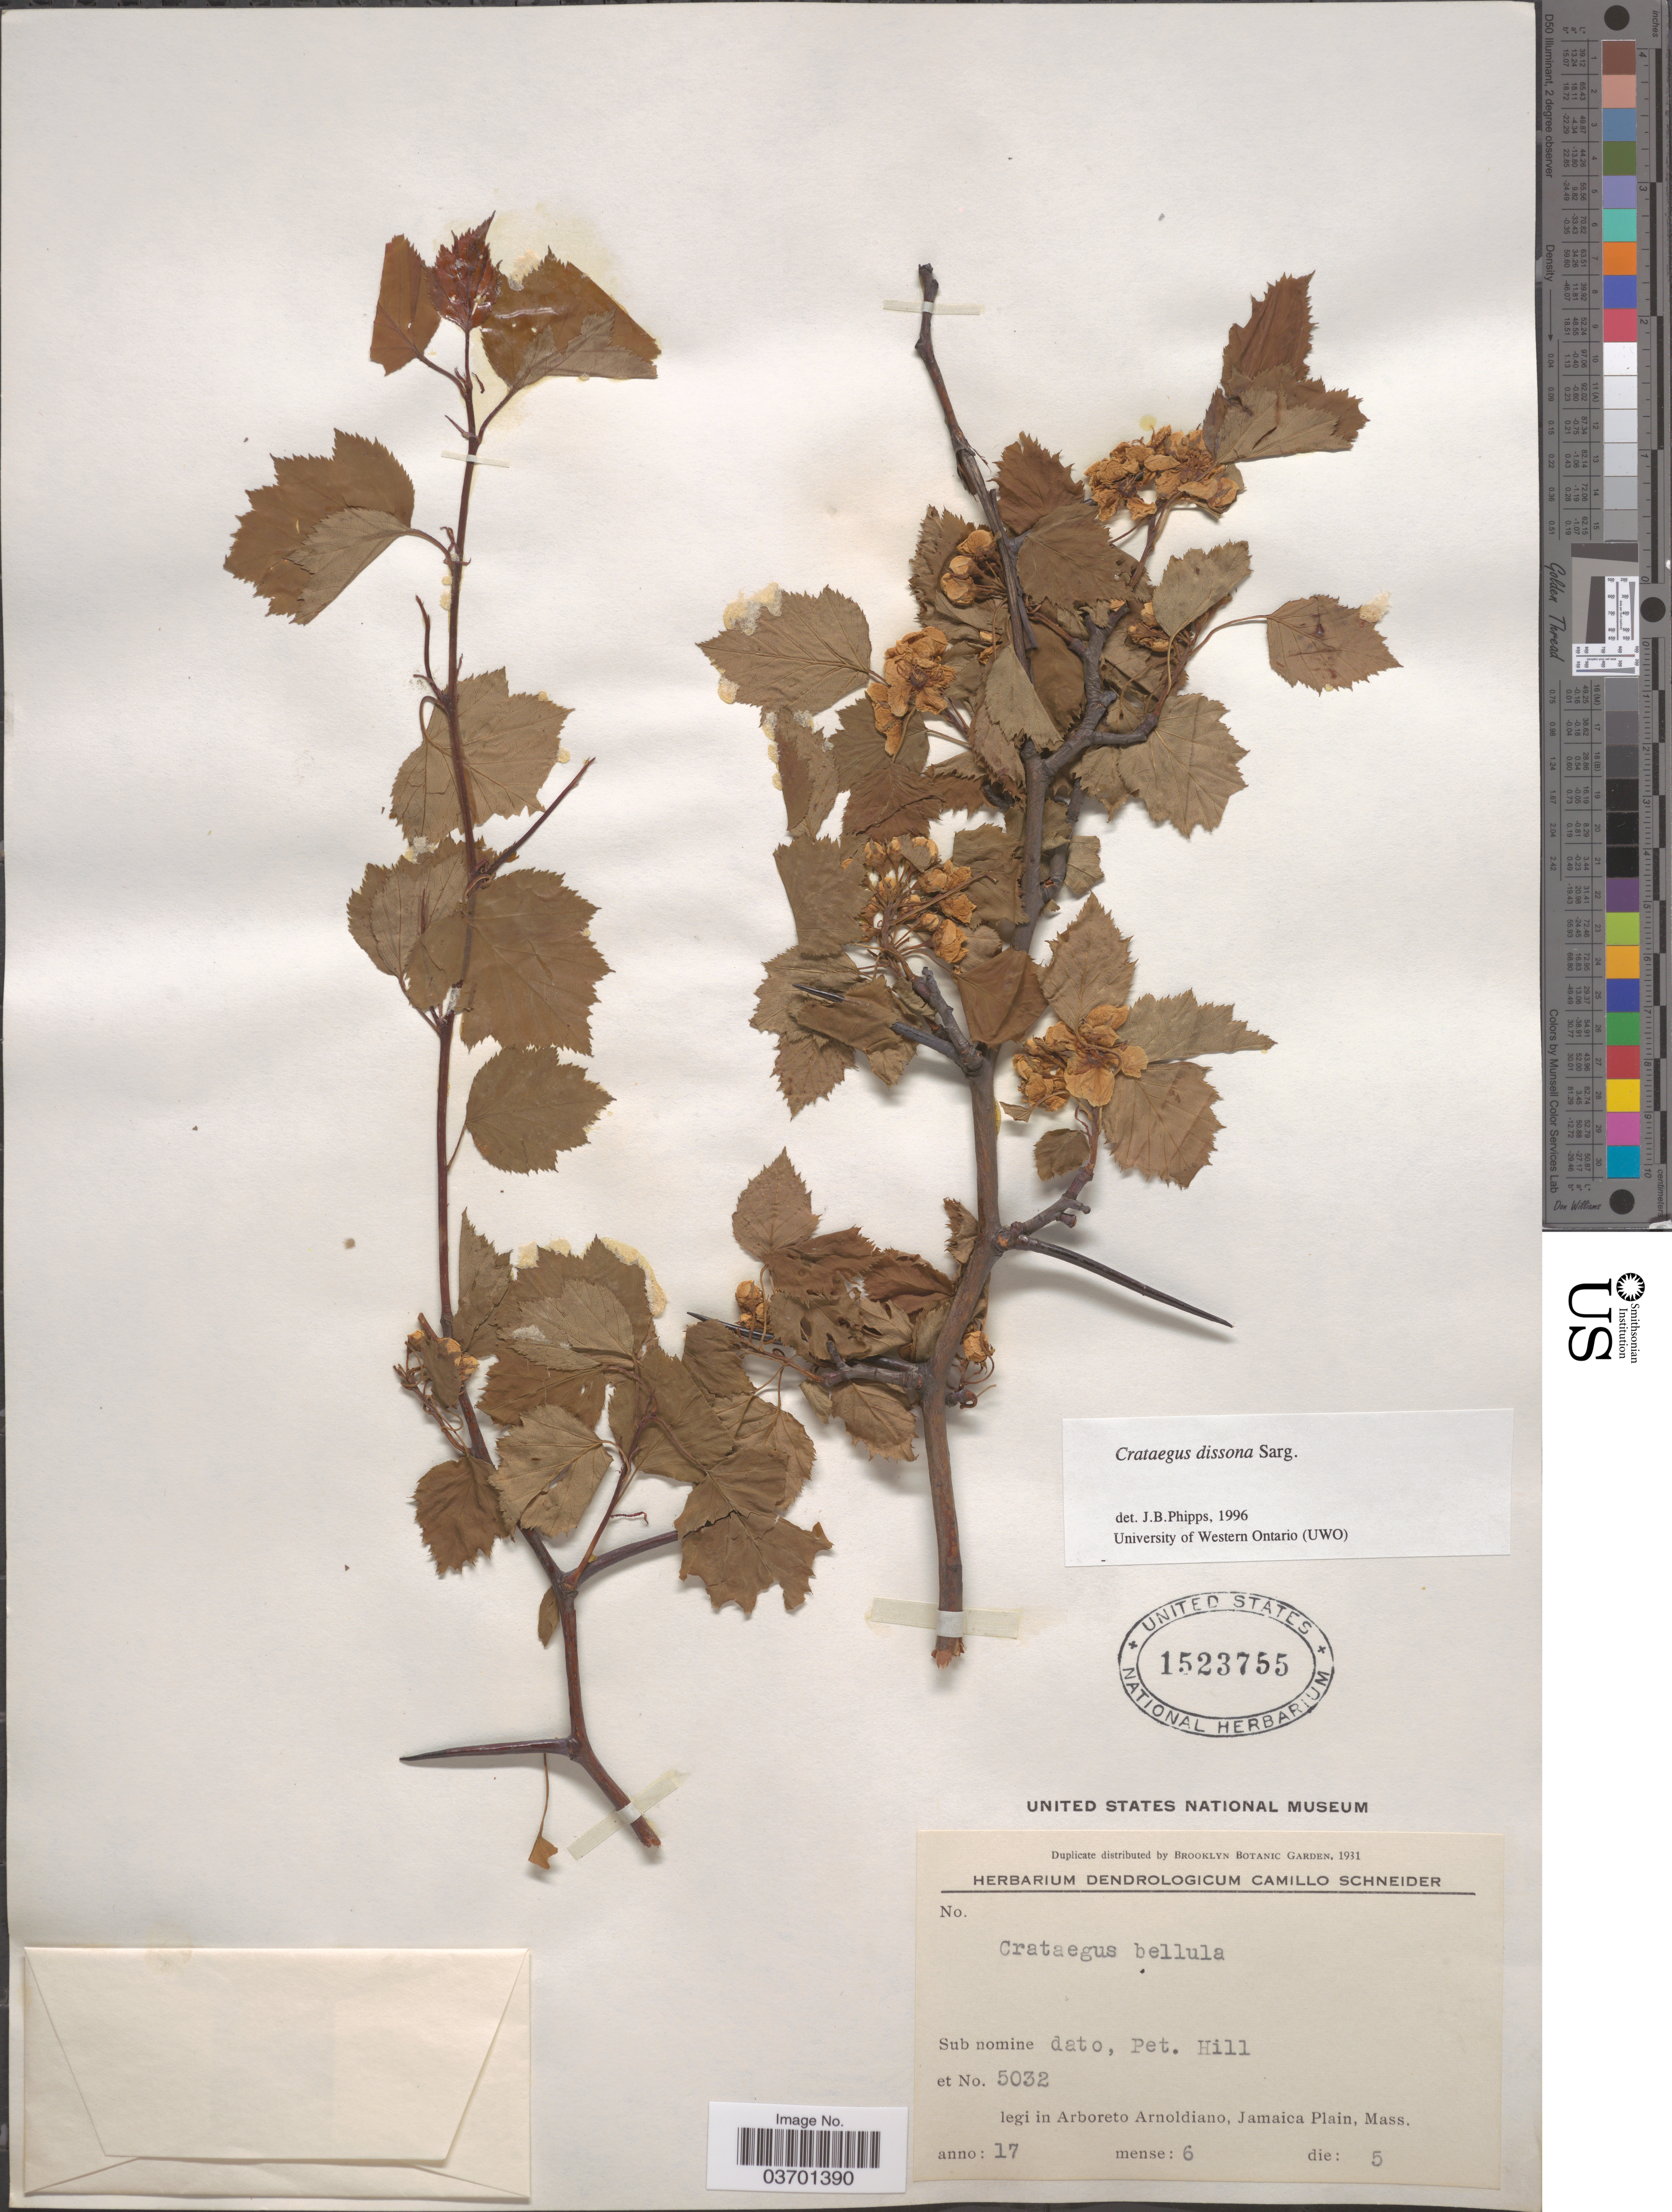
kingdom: Plantae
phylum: Tracheophyta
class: Magnoliopsida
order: Rosales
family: Rosaceae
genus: Crataegus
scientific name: Crataegus pruinosa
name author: (H.L. Wendl.) K. Koch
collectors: ex herb. Dendrologicum C. Schneider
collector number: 5032?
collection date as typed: Transcribed d/m/y: 5/6/17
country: United States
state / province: Massachusetts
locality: In Arboreto Arnoldiano, Jamaica Plain.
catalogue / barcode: US 1523755